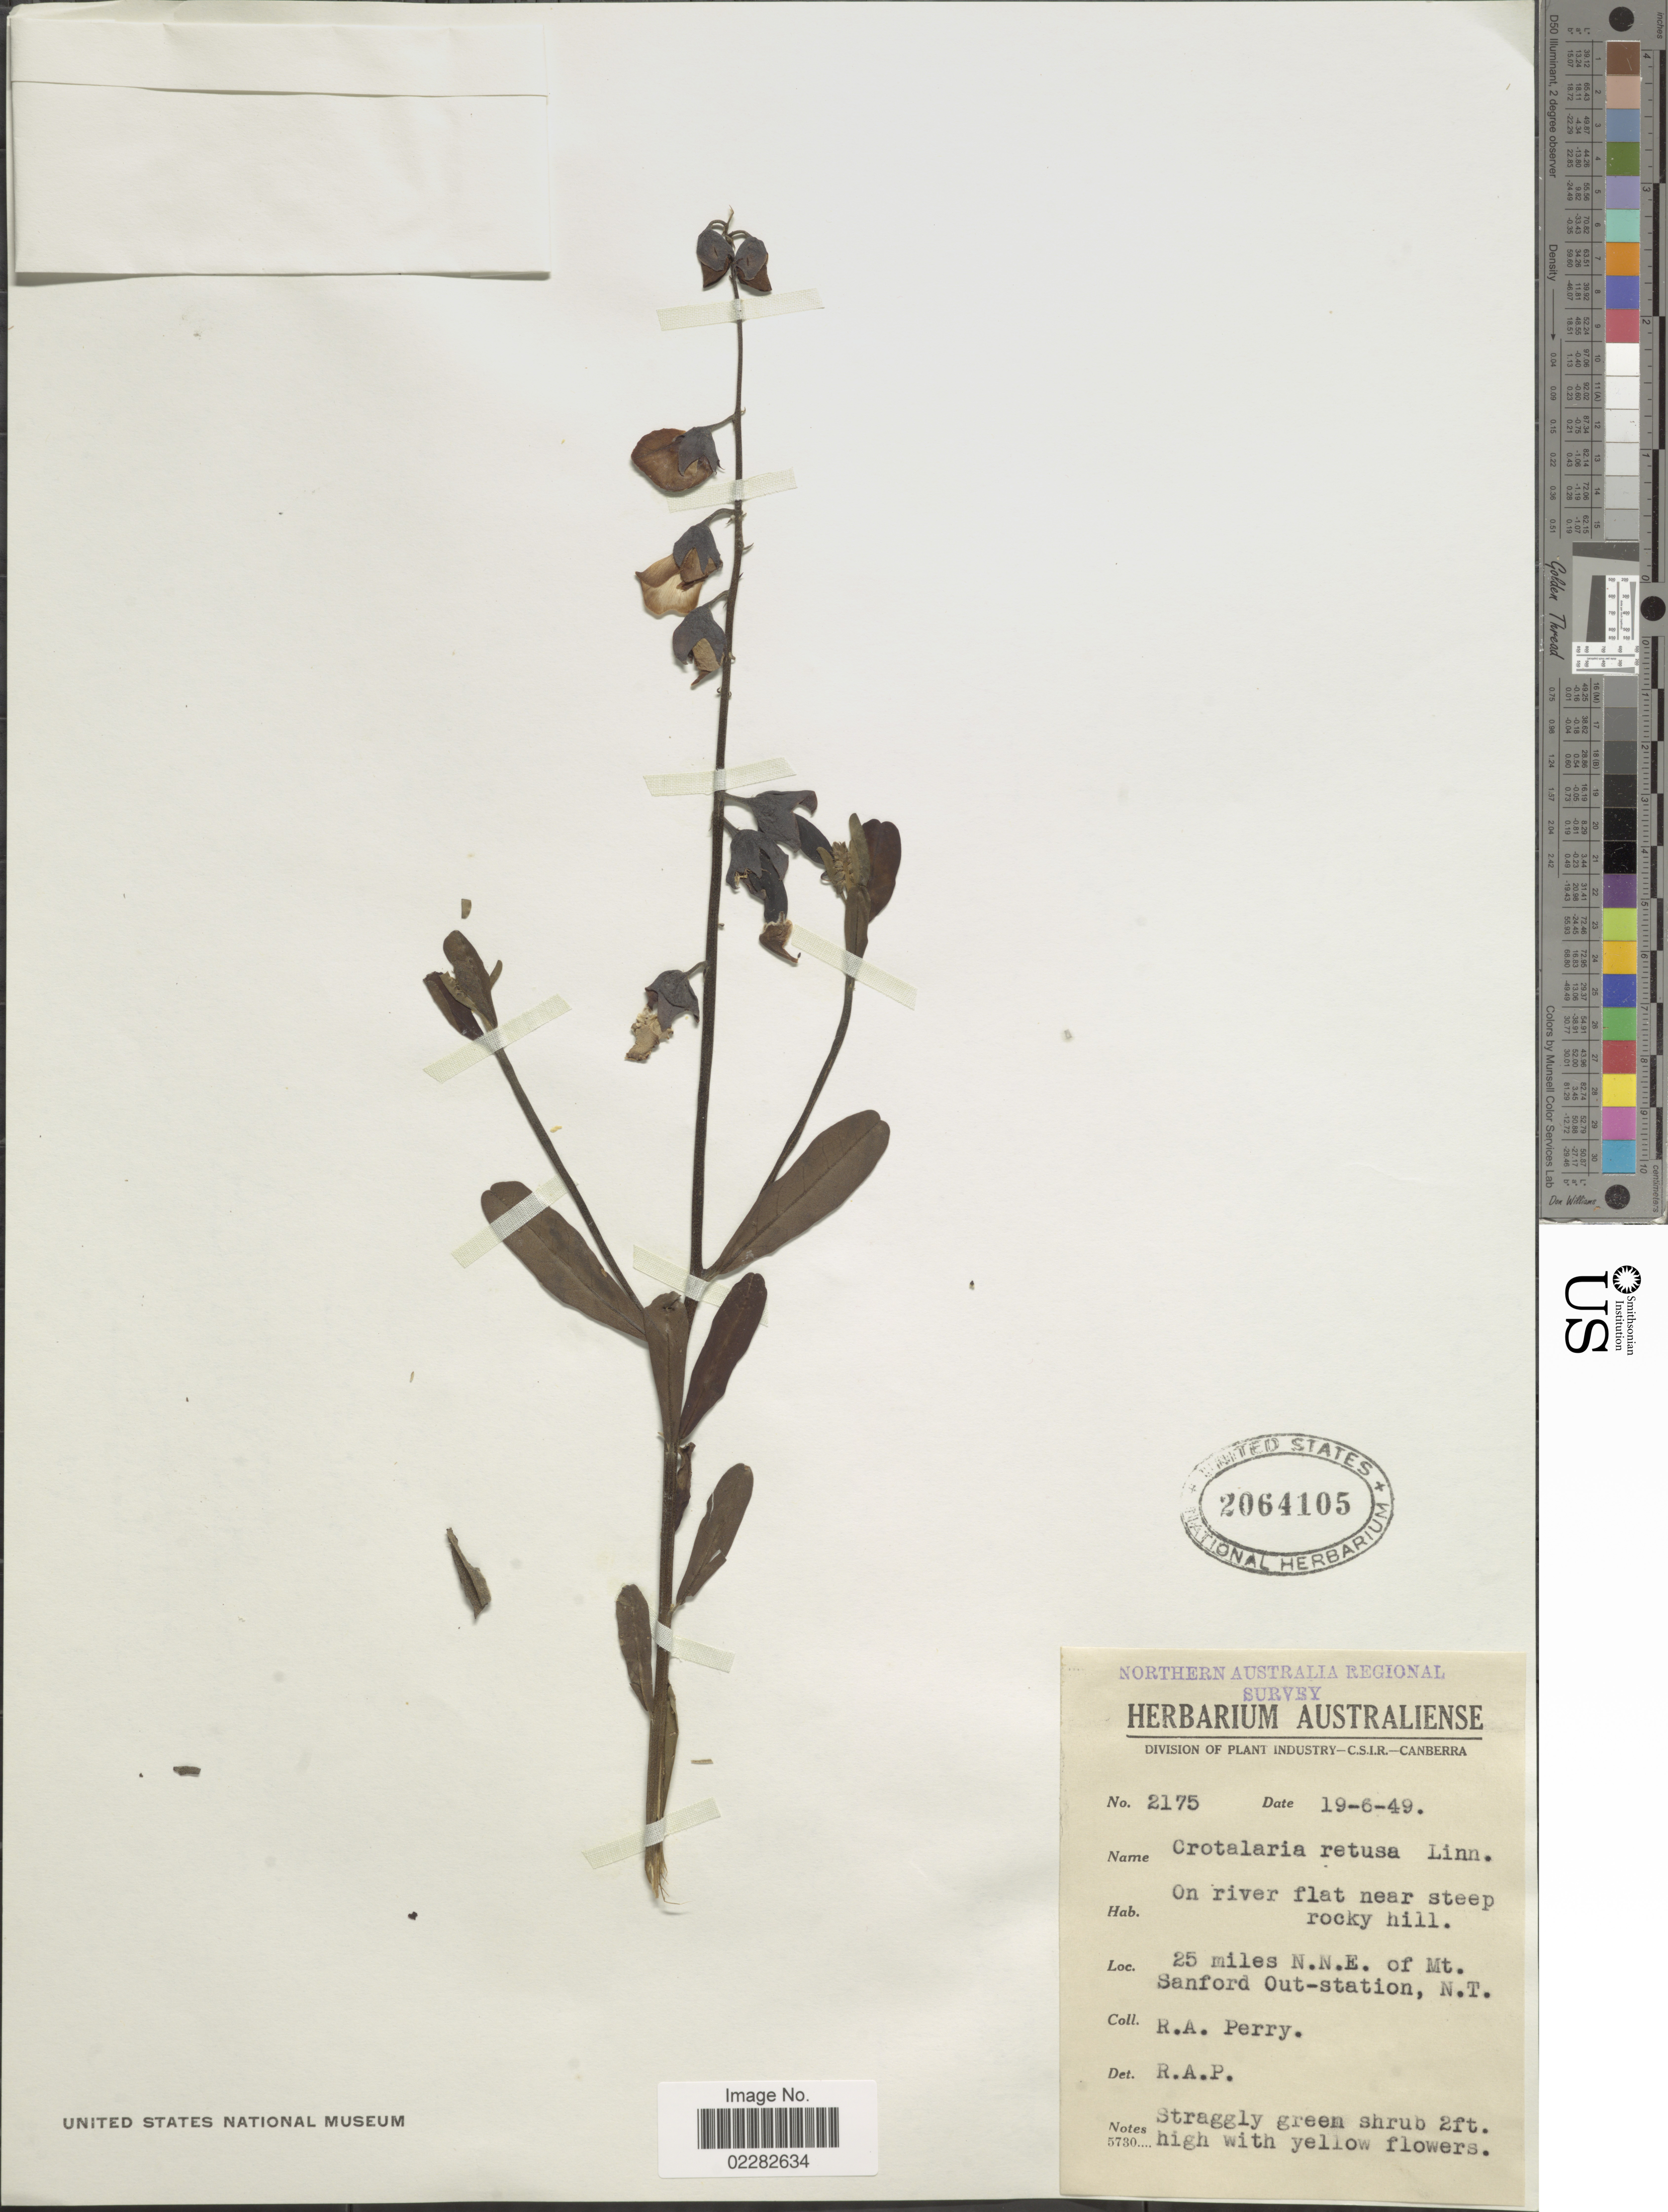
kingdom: Plantae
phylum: Tracheophyta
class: Magnoliopsida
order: Fabales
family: Fabaceae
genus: Crotalaria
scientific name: Crotalaria retusa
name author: L.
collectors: Perry, R. A.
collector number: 2175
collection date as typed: Transcribed d/m/y: 19/6/49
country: Australia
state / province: Northern Territory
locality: On river flat near steep rocky hill, 25 miles N.N.E. of Mt. Sandord Out-Station.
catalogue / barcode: US 2064105